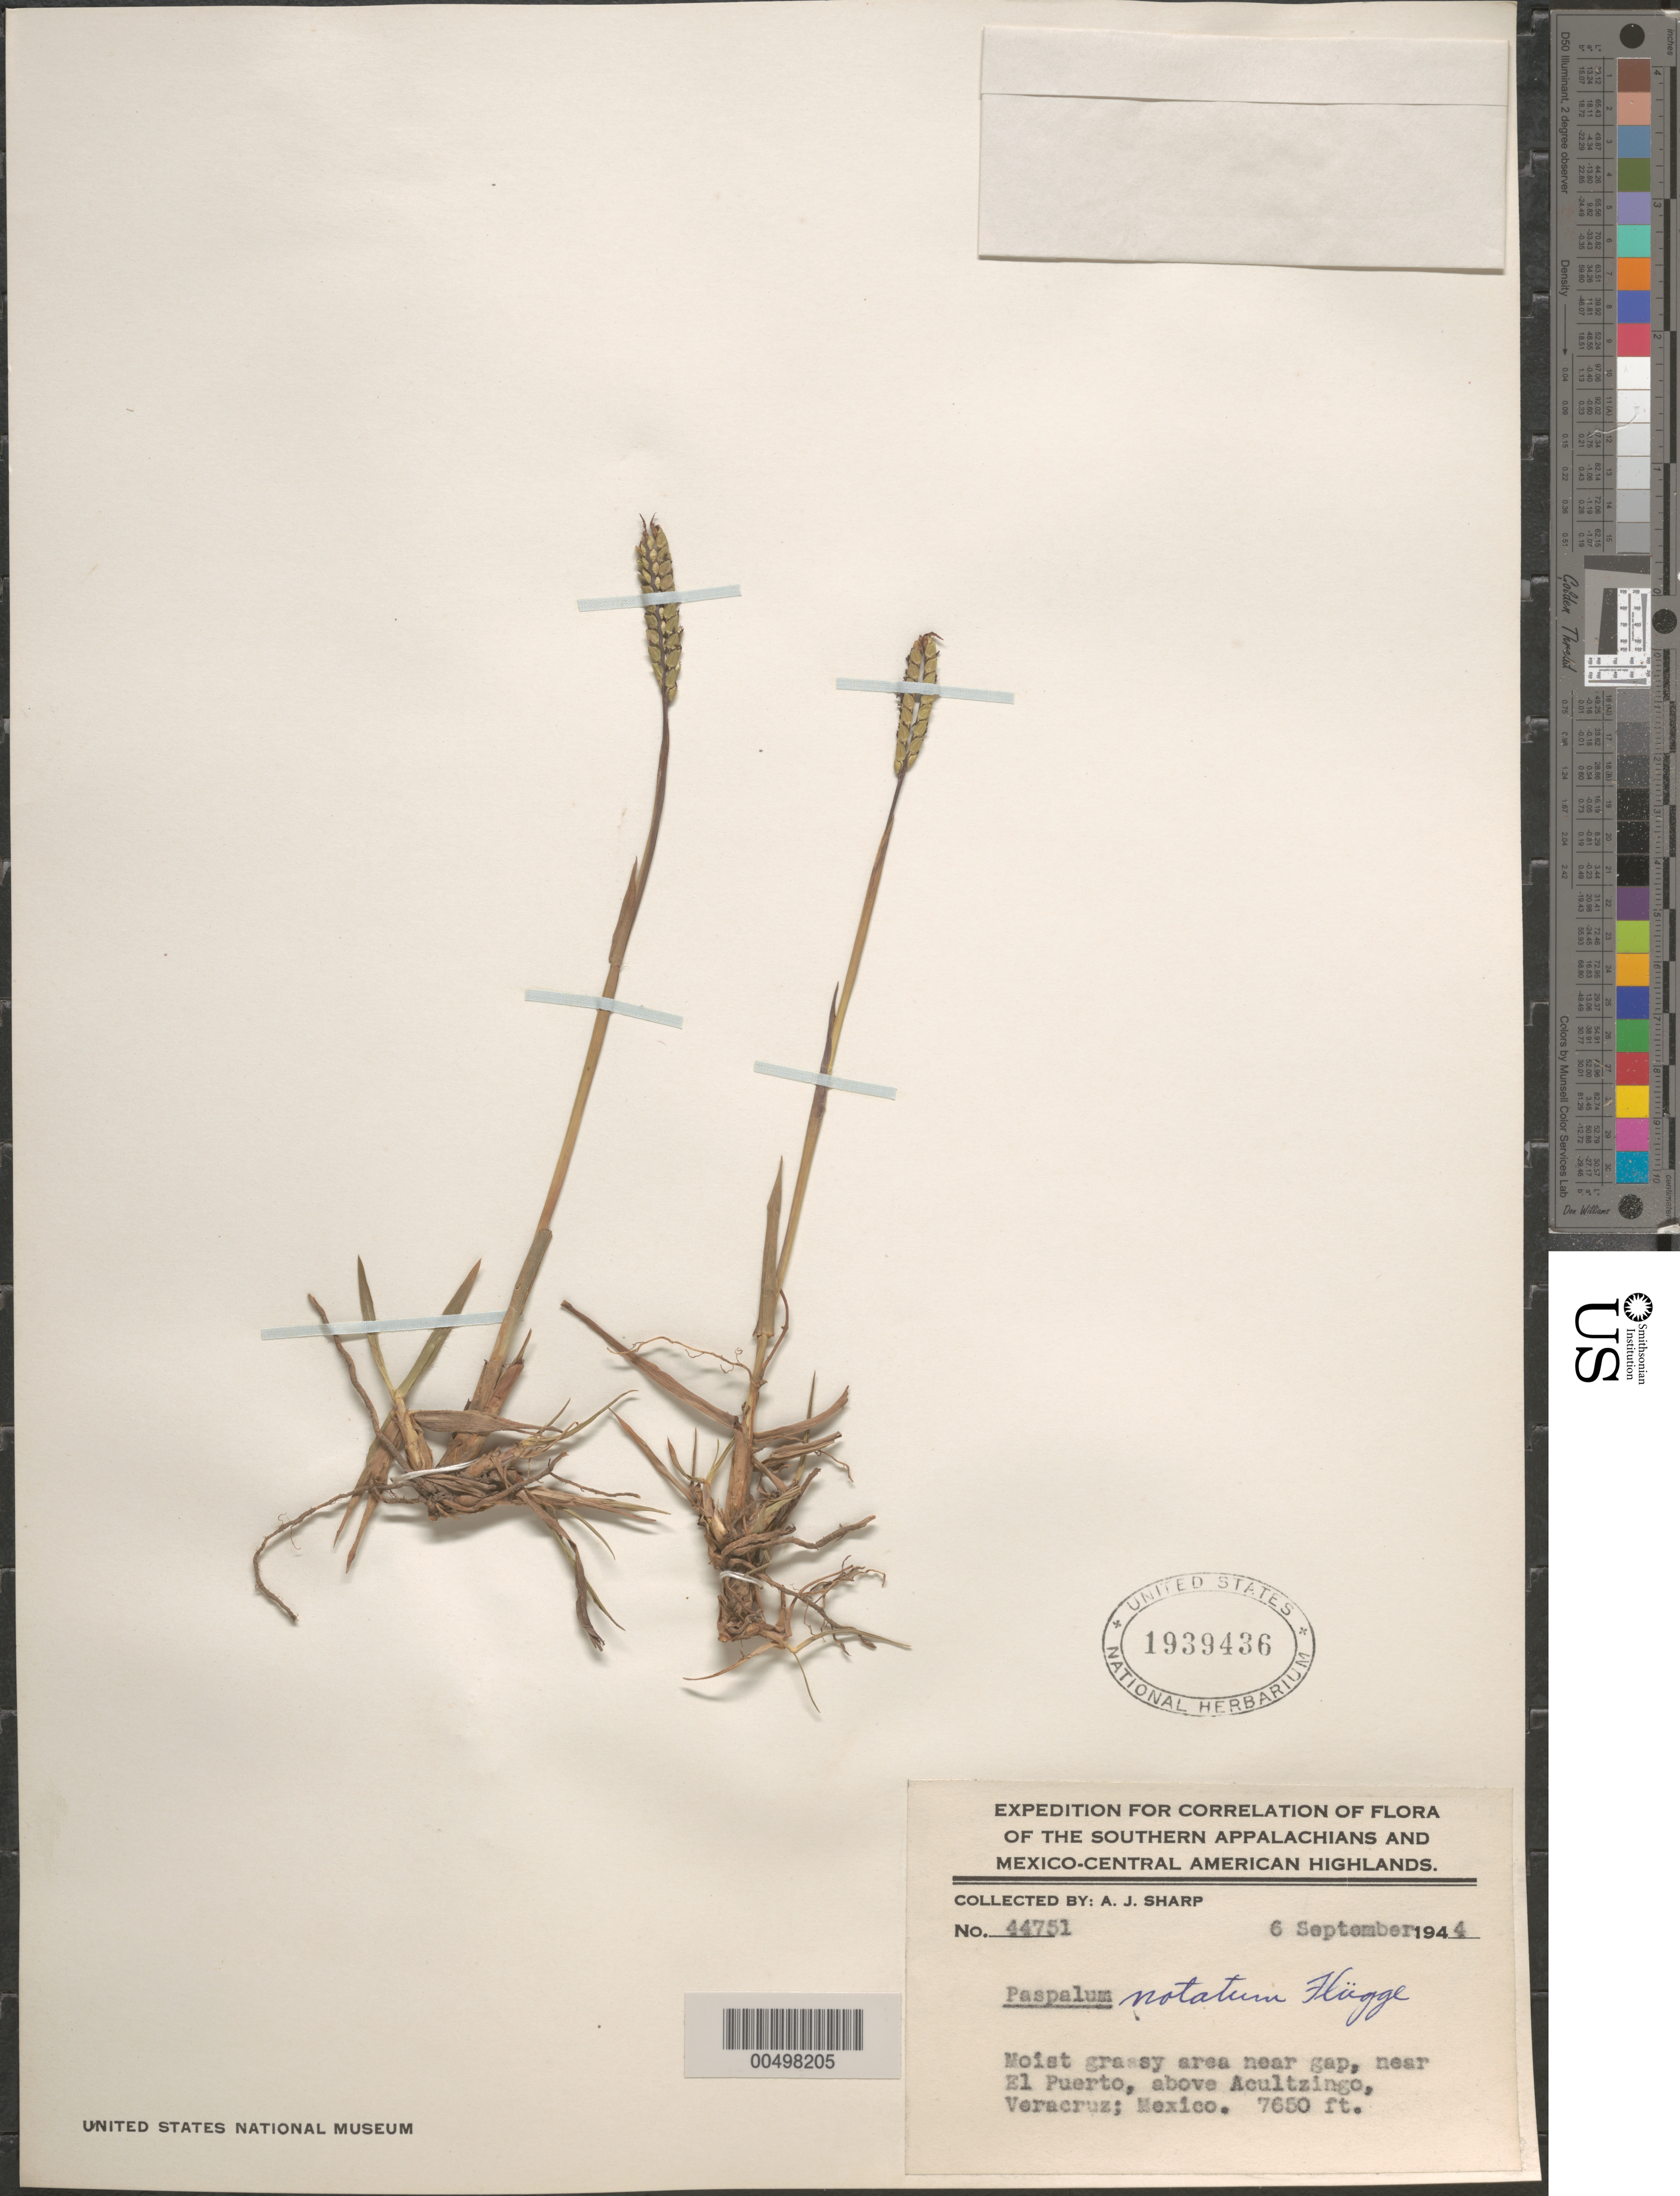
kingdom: Plantae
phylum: Tracheophyta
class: Liliopsida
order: Poales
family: Poaceae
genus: Paspalum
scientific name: Paspalum notatum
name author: Flüggé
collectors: A. J. Sharp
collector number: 44751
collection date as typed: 6 Sep 1944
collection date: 1944-09-06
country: Mexico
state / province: Veracruz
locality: Near El Puerto, above Acultzingo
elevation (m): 2332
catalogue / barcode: US 1939436